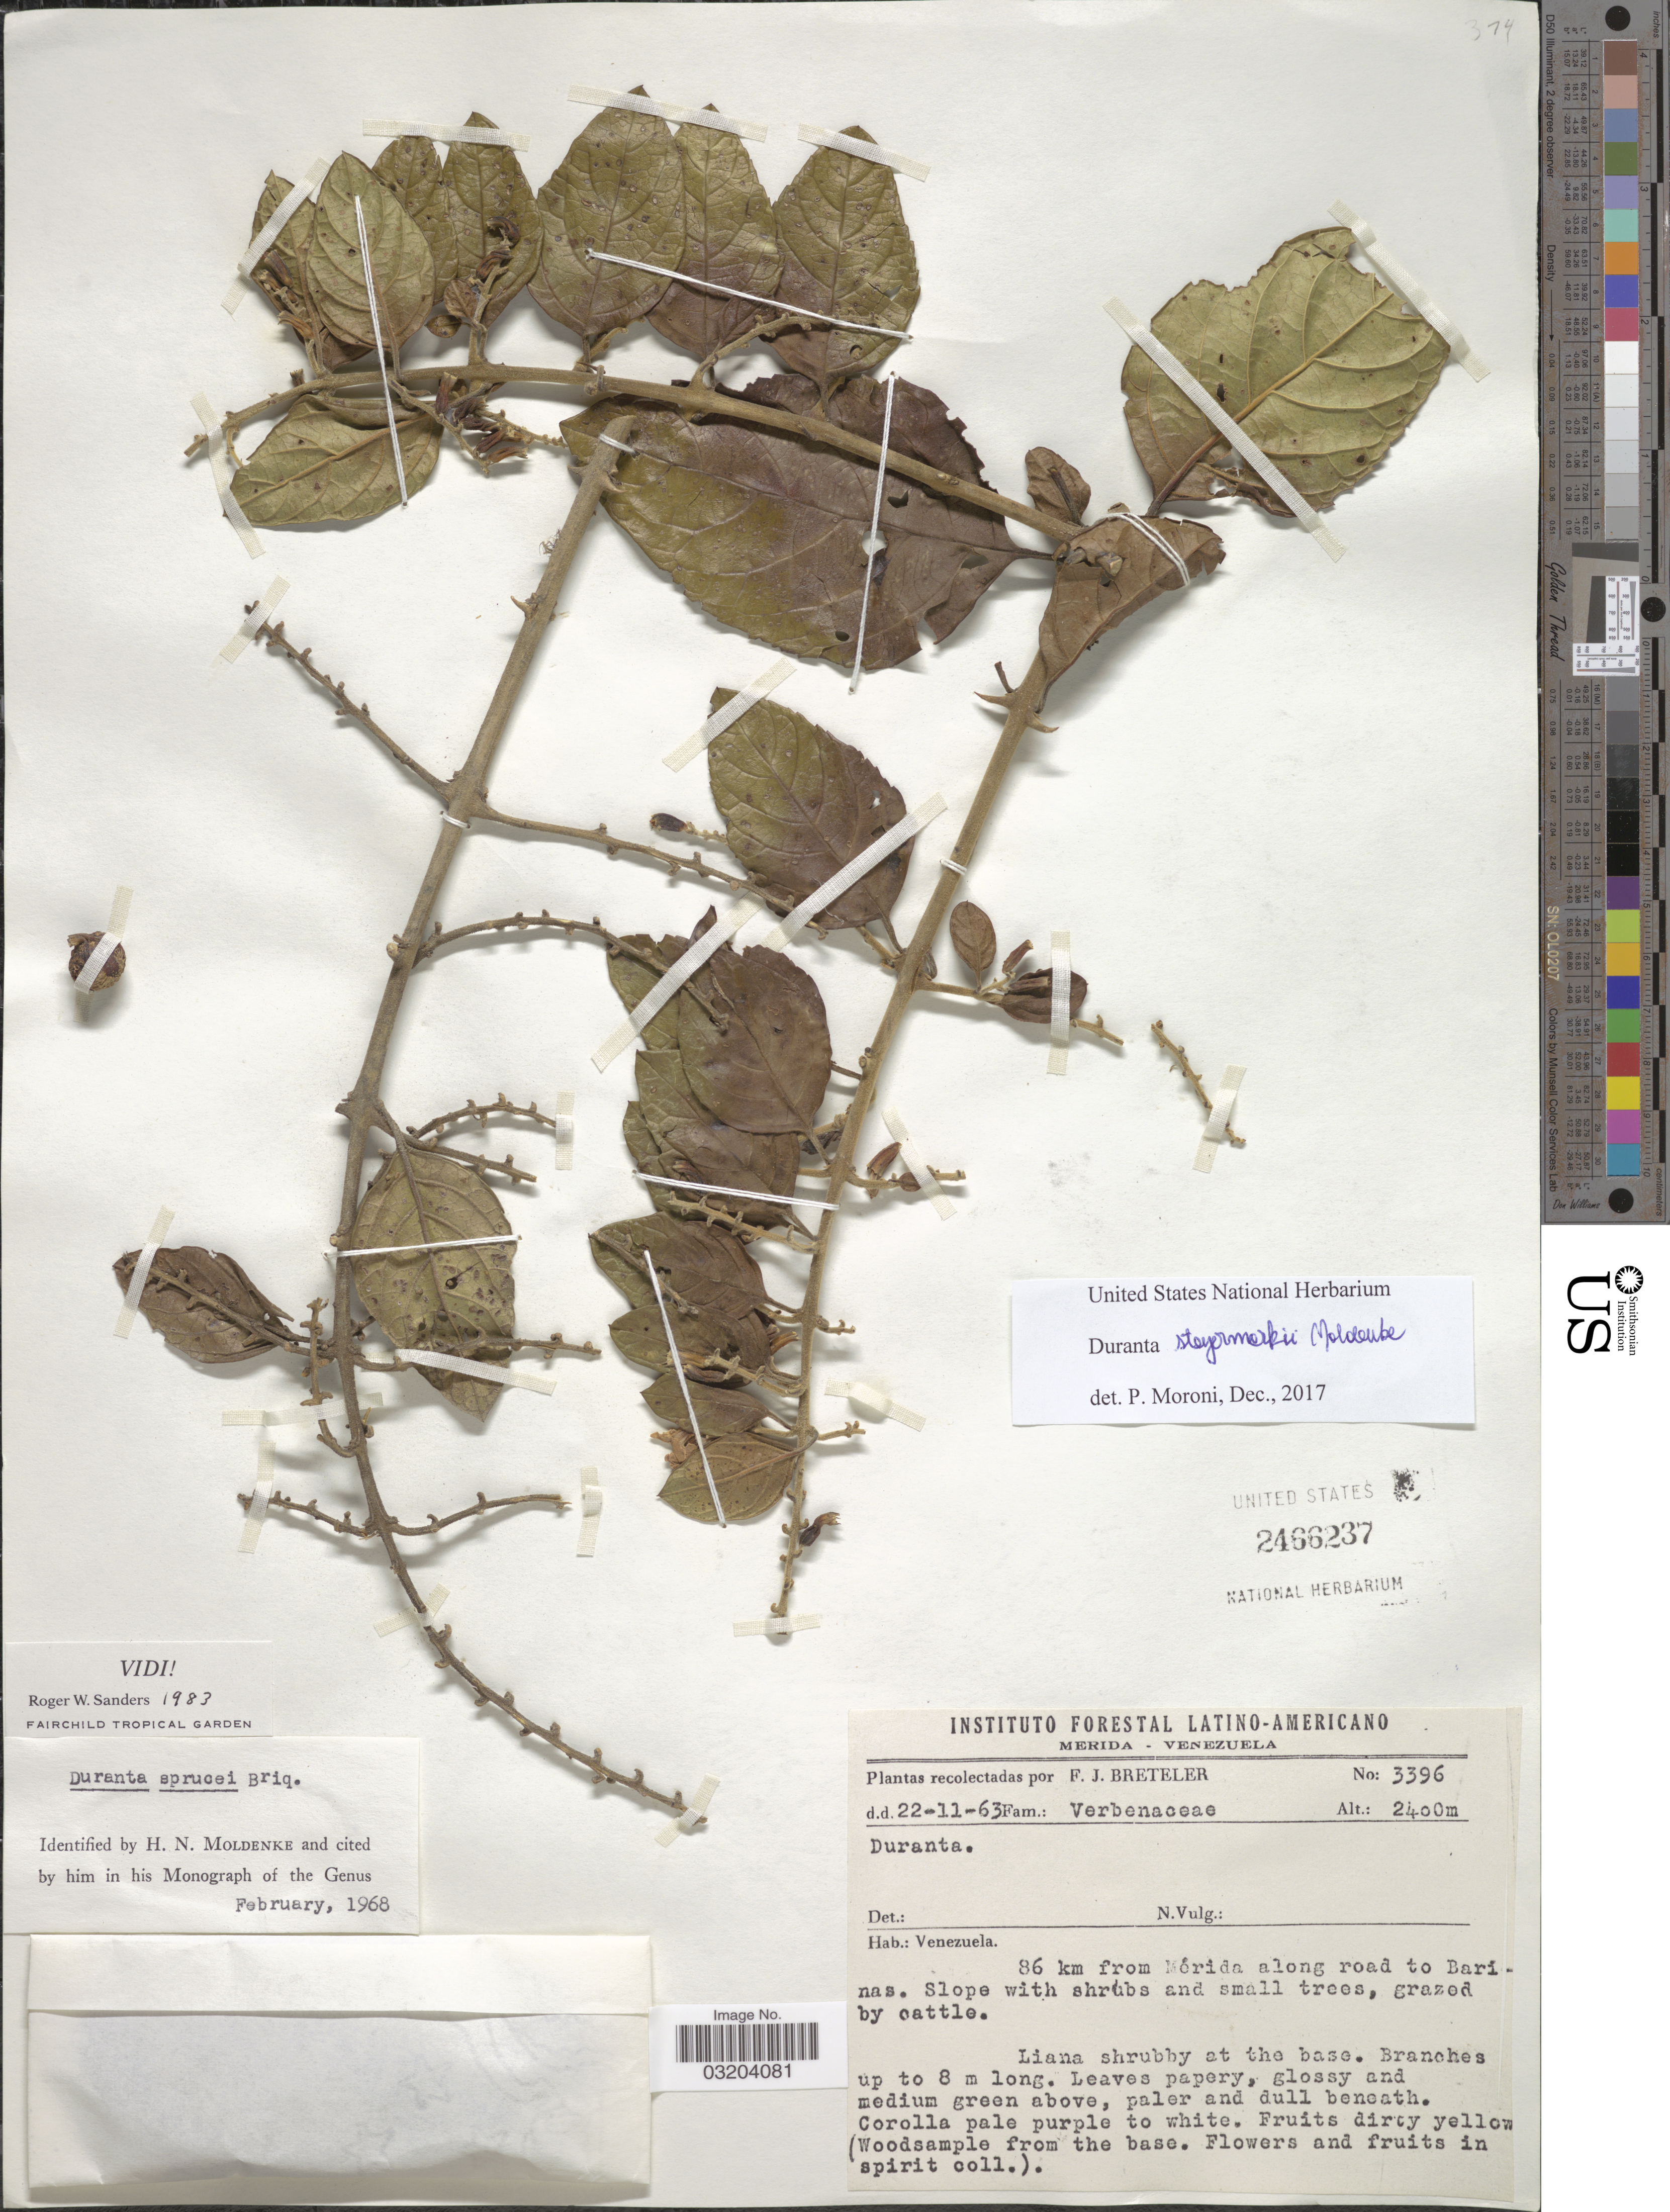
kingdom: Plantae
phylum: Tracheophyta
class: Magnoliopsida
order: Lamiales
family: Verbenaceae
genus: Duranta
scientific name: Duranta steyermarkii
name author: Moldenke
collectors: F. J. Breteler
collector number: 3396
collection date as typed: Transcribed d/m/y: 22/11/63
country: Venezuela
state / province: Mérida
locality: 86 km from Mérida along road to Barínas.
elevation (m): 2400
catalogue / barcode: US 2466237